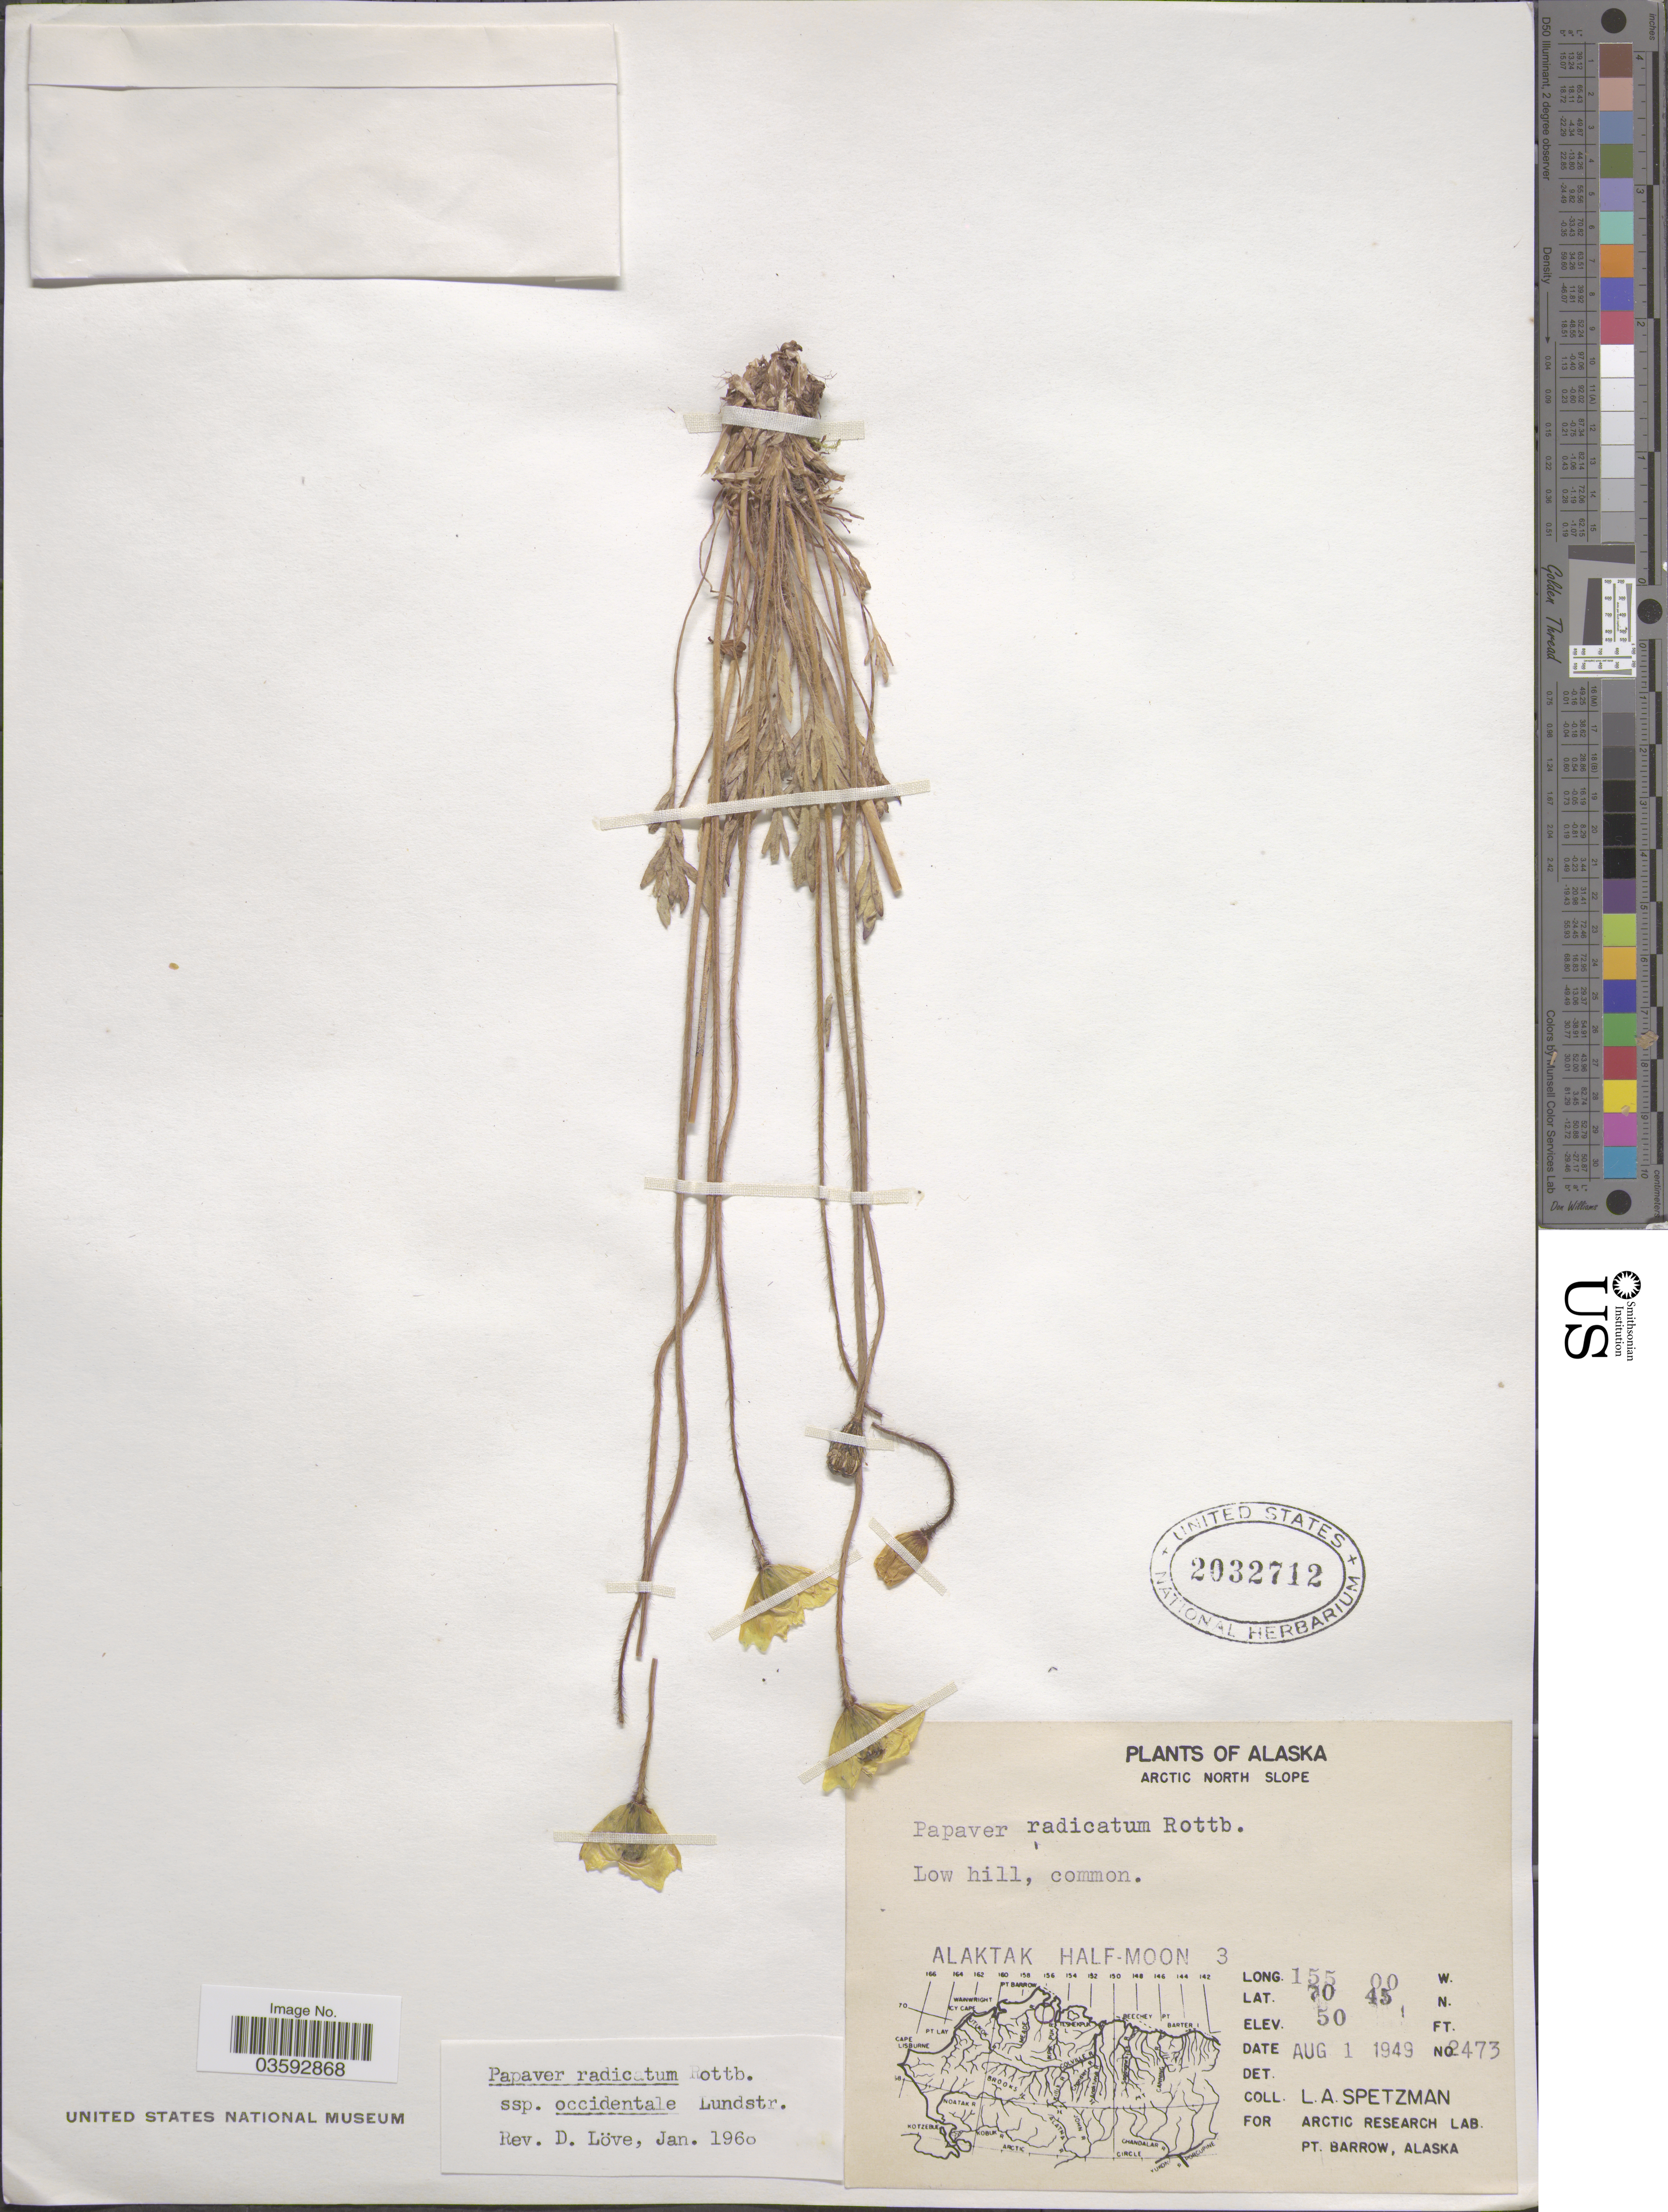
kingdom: Plantae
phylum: Tracheophyta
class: Magnoliopsida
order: Ranunculales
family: Papaveraceae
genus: Papaver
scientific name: Papaver radicatum subsp. occidentale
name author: Lundstr.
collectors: L. Spetzman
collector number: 2473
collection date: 1949-08-01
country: United States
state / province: Alaska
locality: Arctic North Slope. Alaktak Half-Moon 3.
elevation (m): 15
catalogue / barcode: US 2032712